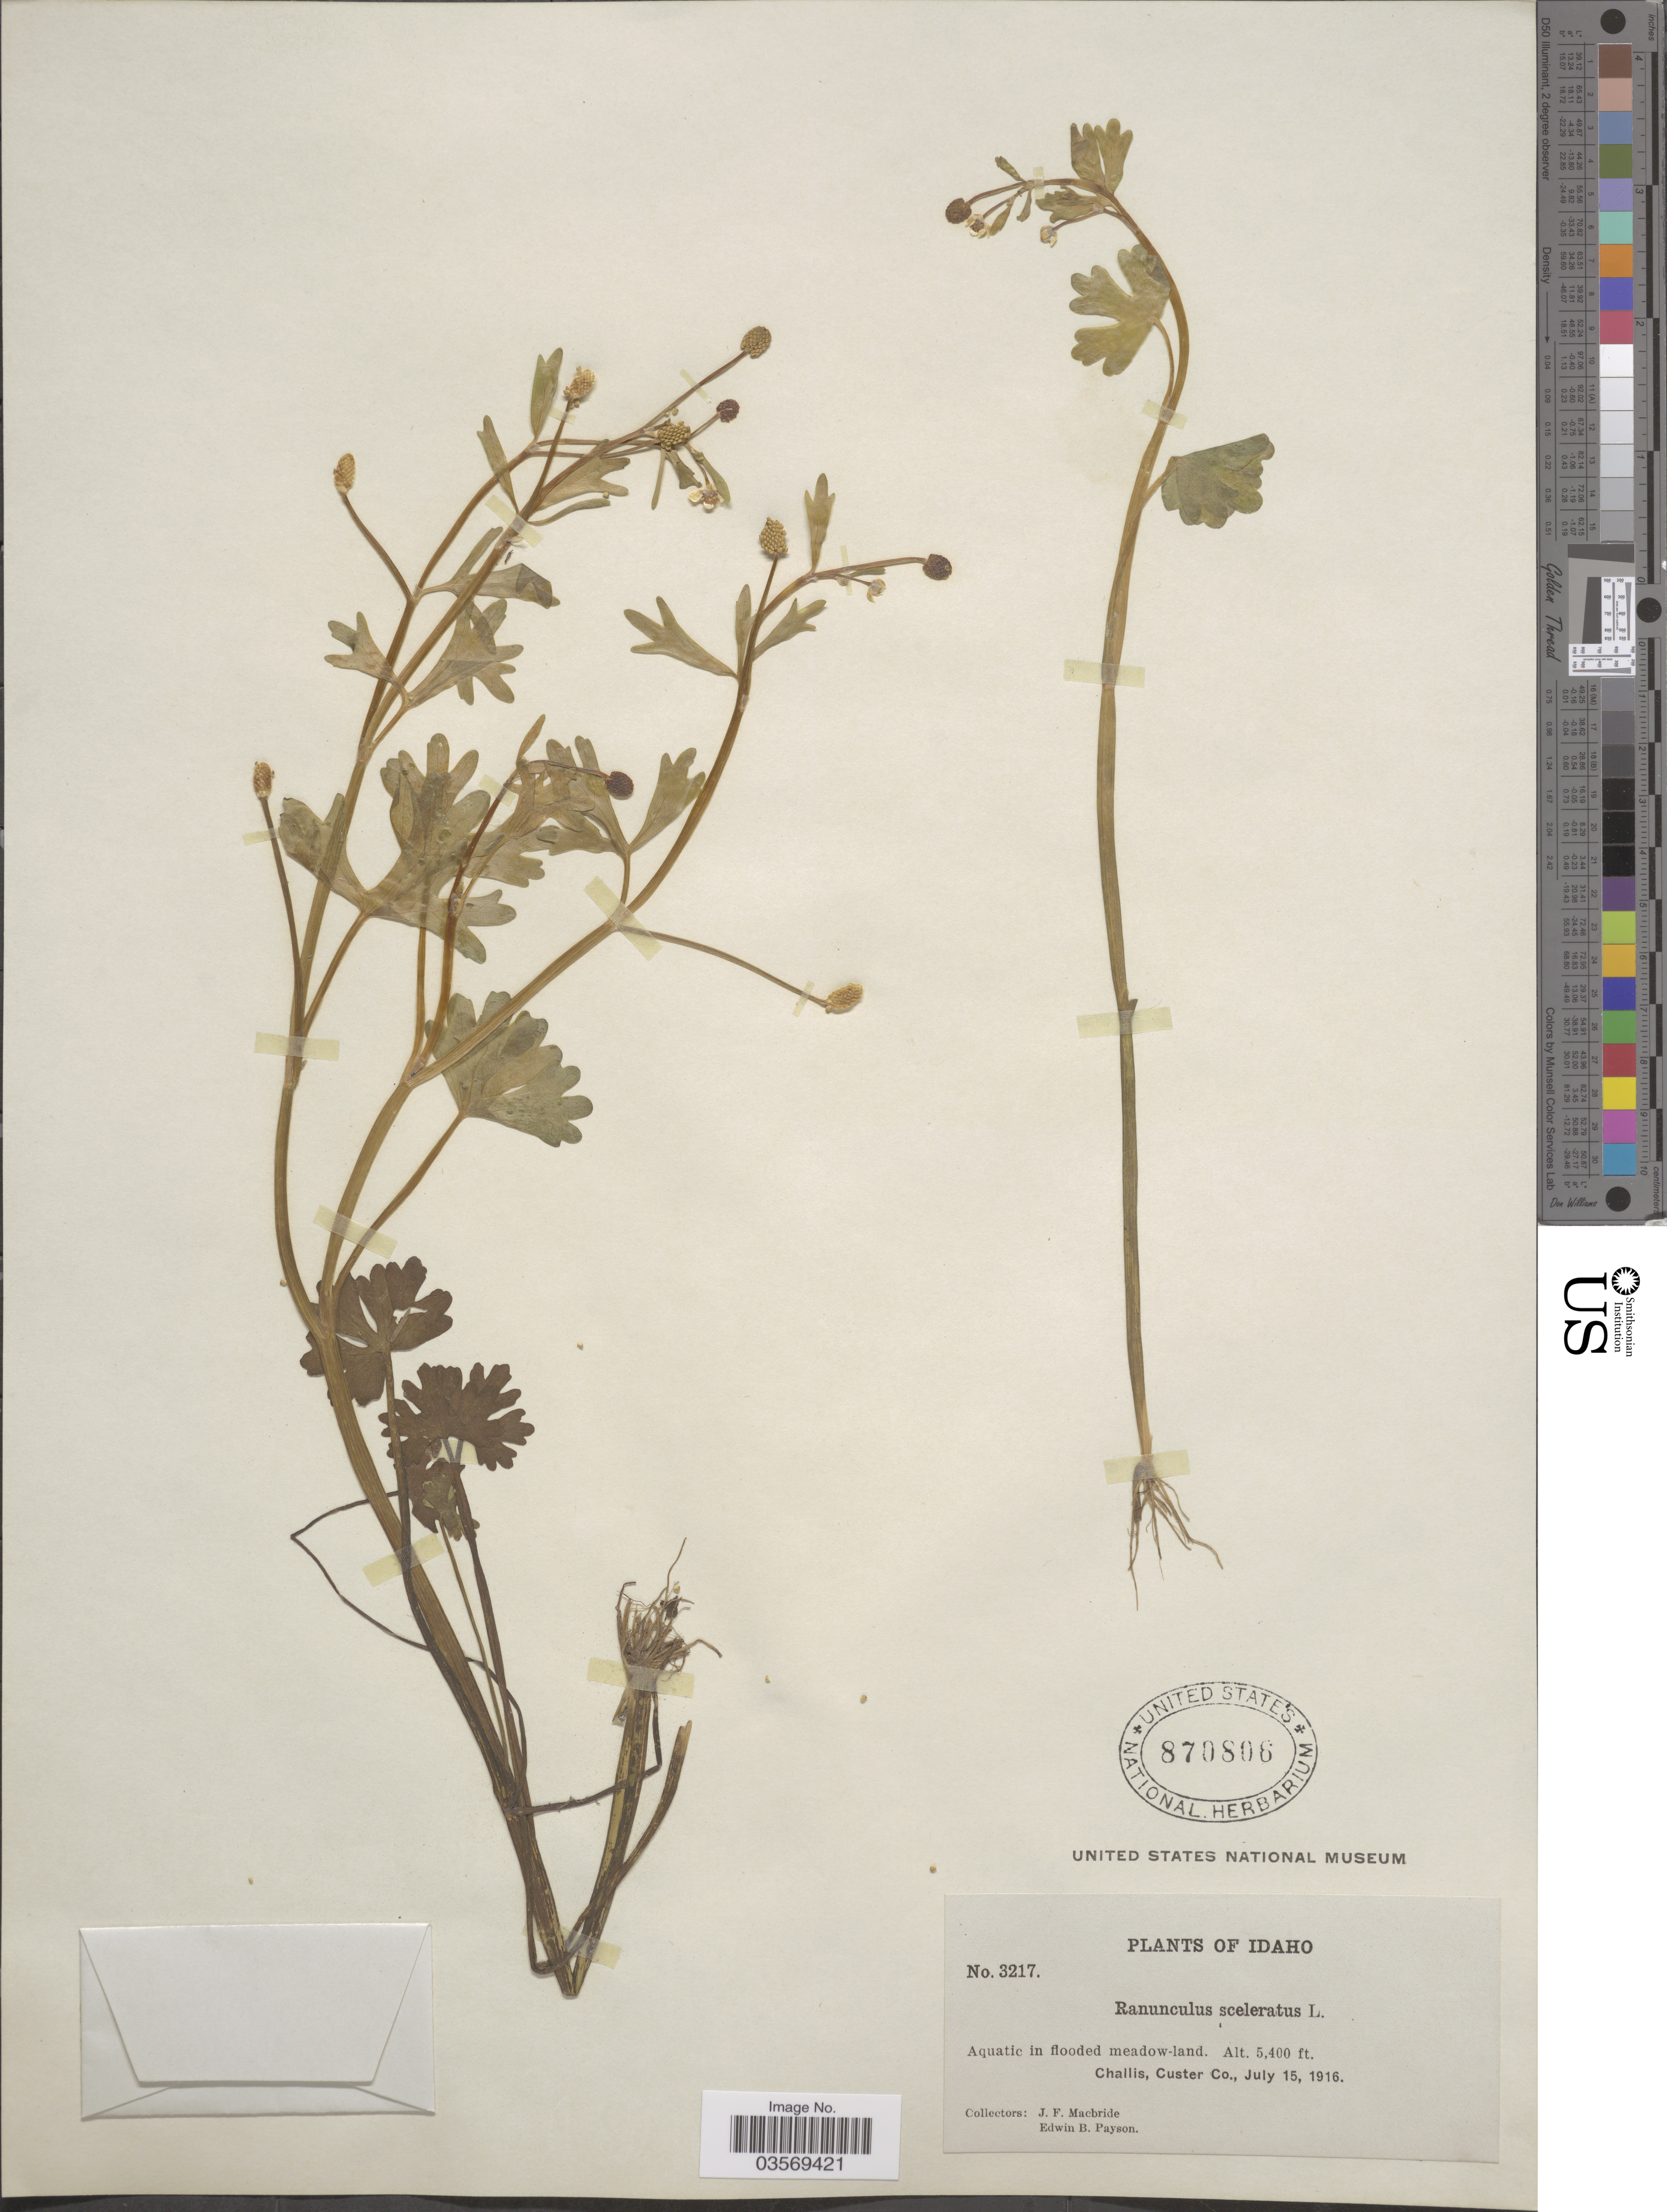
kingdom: Plantae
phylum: Tracheophyta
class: Magnoliopsida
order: Ranunculales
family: Ranunculaceae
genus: Ranunculus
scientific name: Ranunculus sceleratus var. multifidus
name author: Nutt.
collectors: J. F. Macbride & E. B. Payson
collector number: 3217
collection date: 1916-07-15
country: United States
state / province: Idaho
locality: Challis, Custer Co.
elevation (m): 1646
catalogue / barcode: US 870806